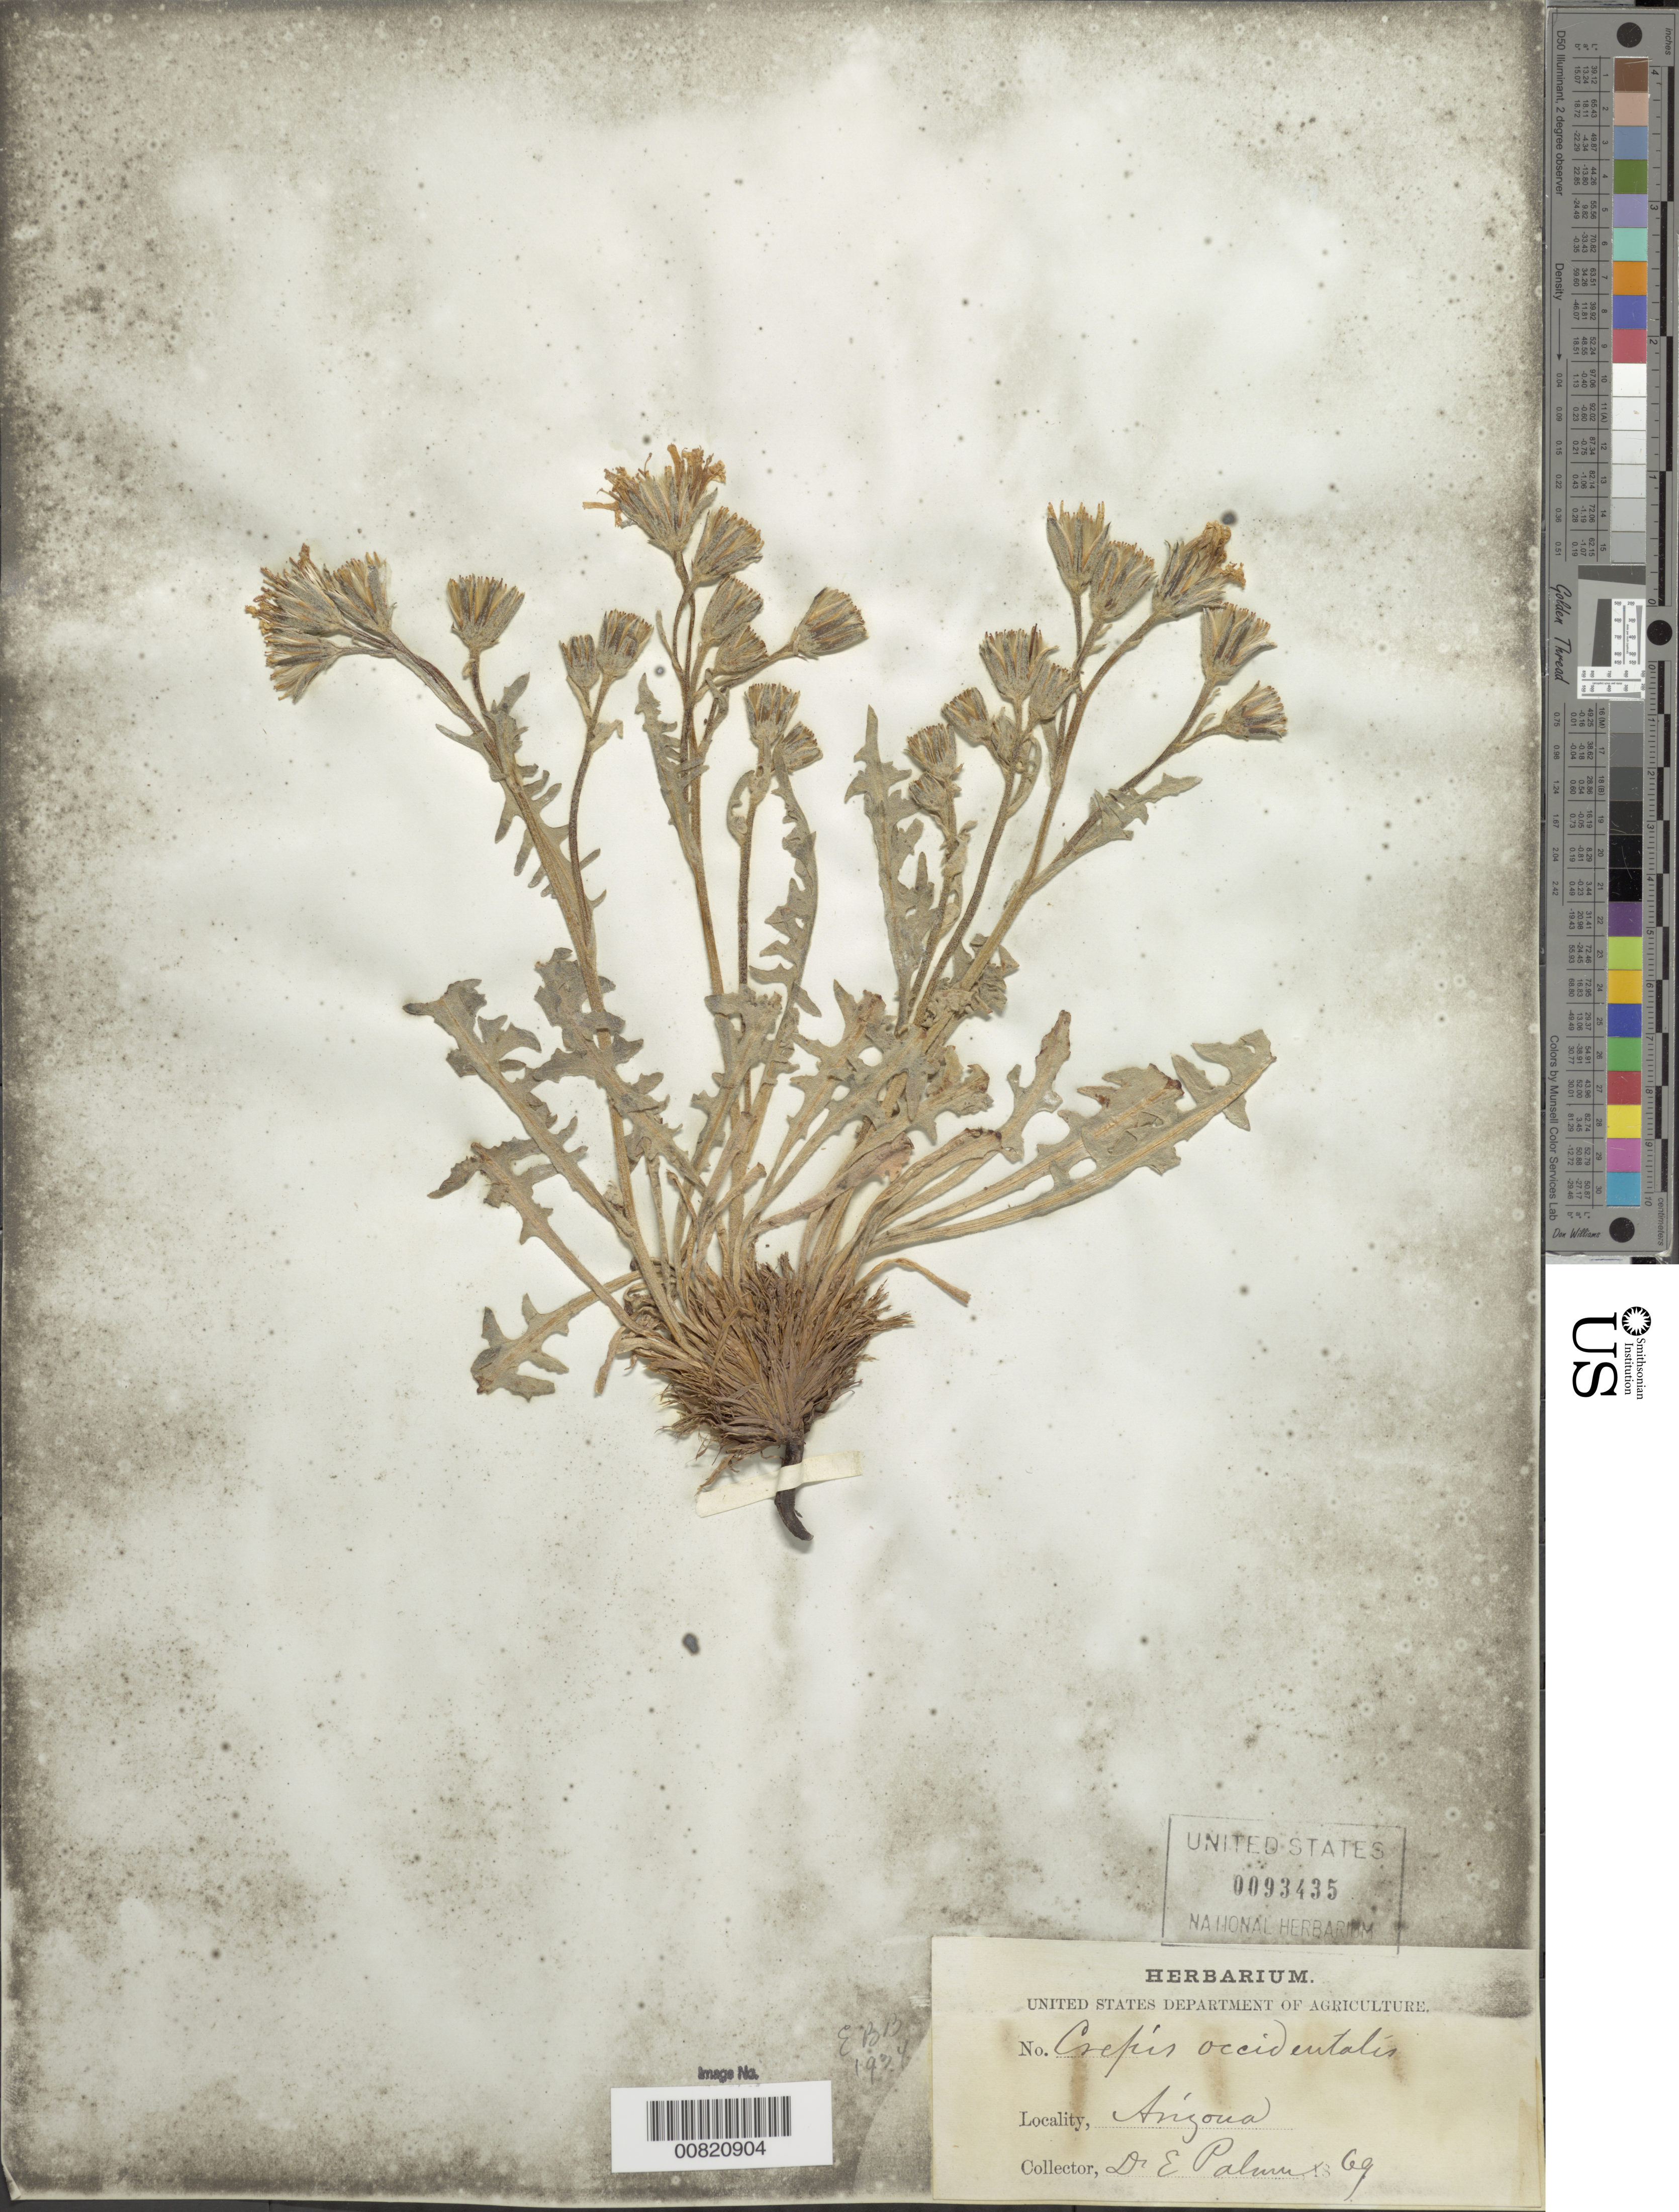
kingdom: Plantae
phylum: Tracheophyta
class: Magnoliopsida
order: Asterales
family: Asteraceae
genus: Crepis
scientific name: Crepis occidentalis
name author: Nutt.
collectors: E. Palmer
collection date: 1869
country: United States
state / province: Arizona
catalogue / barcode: US 93435